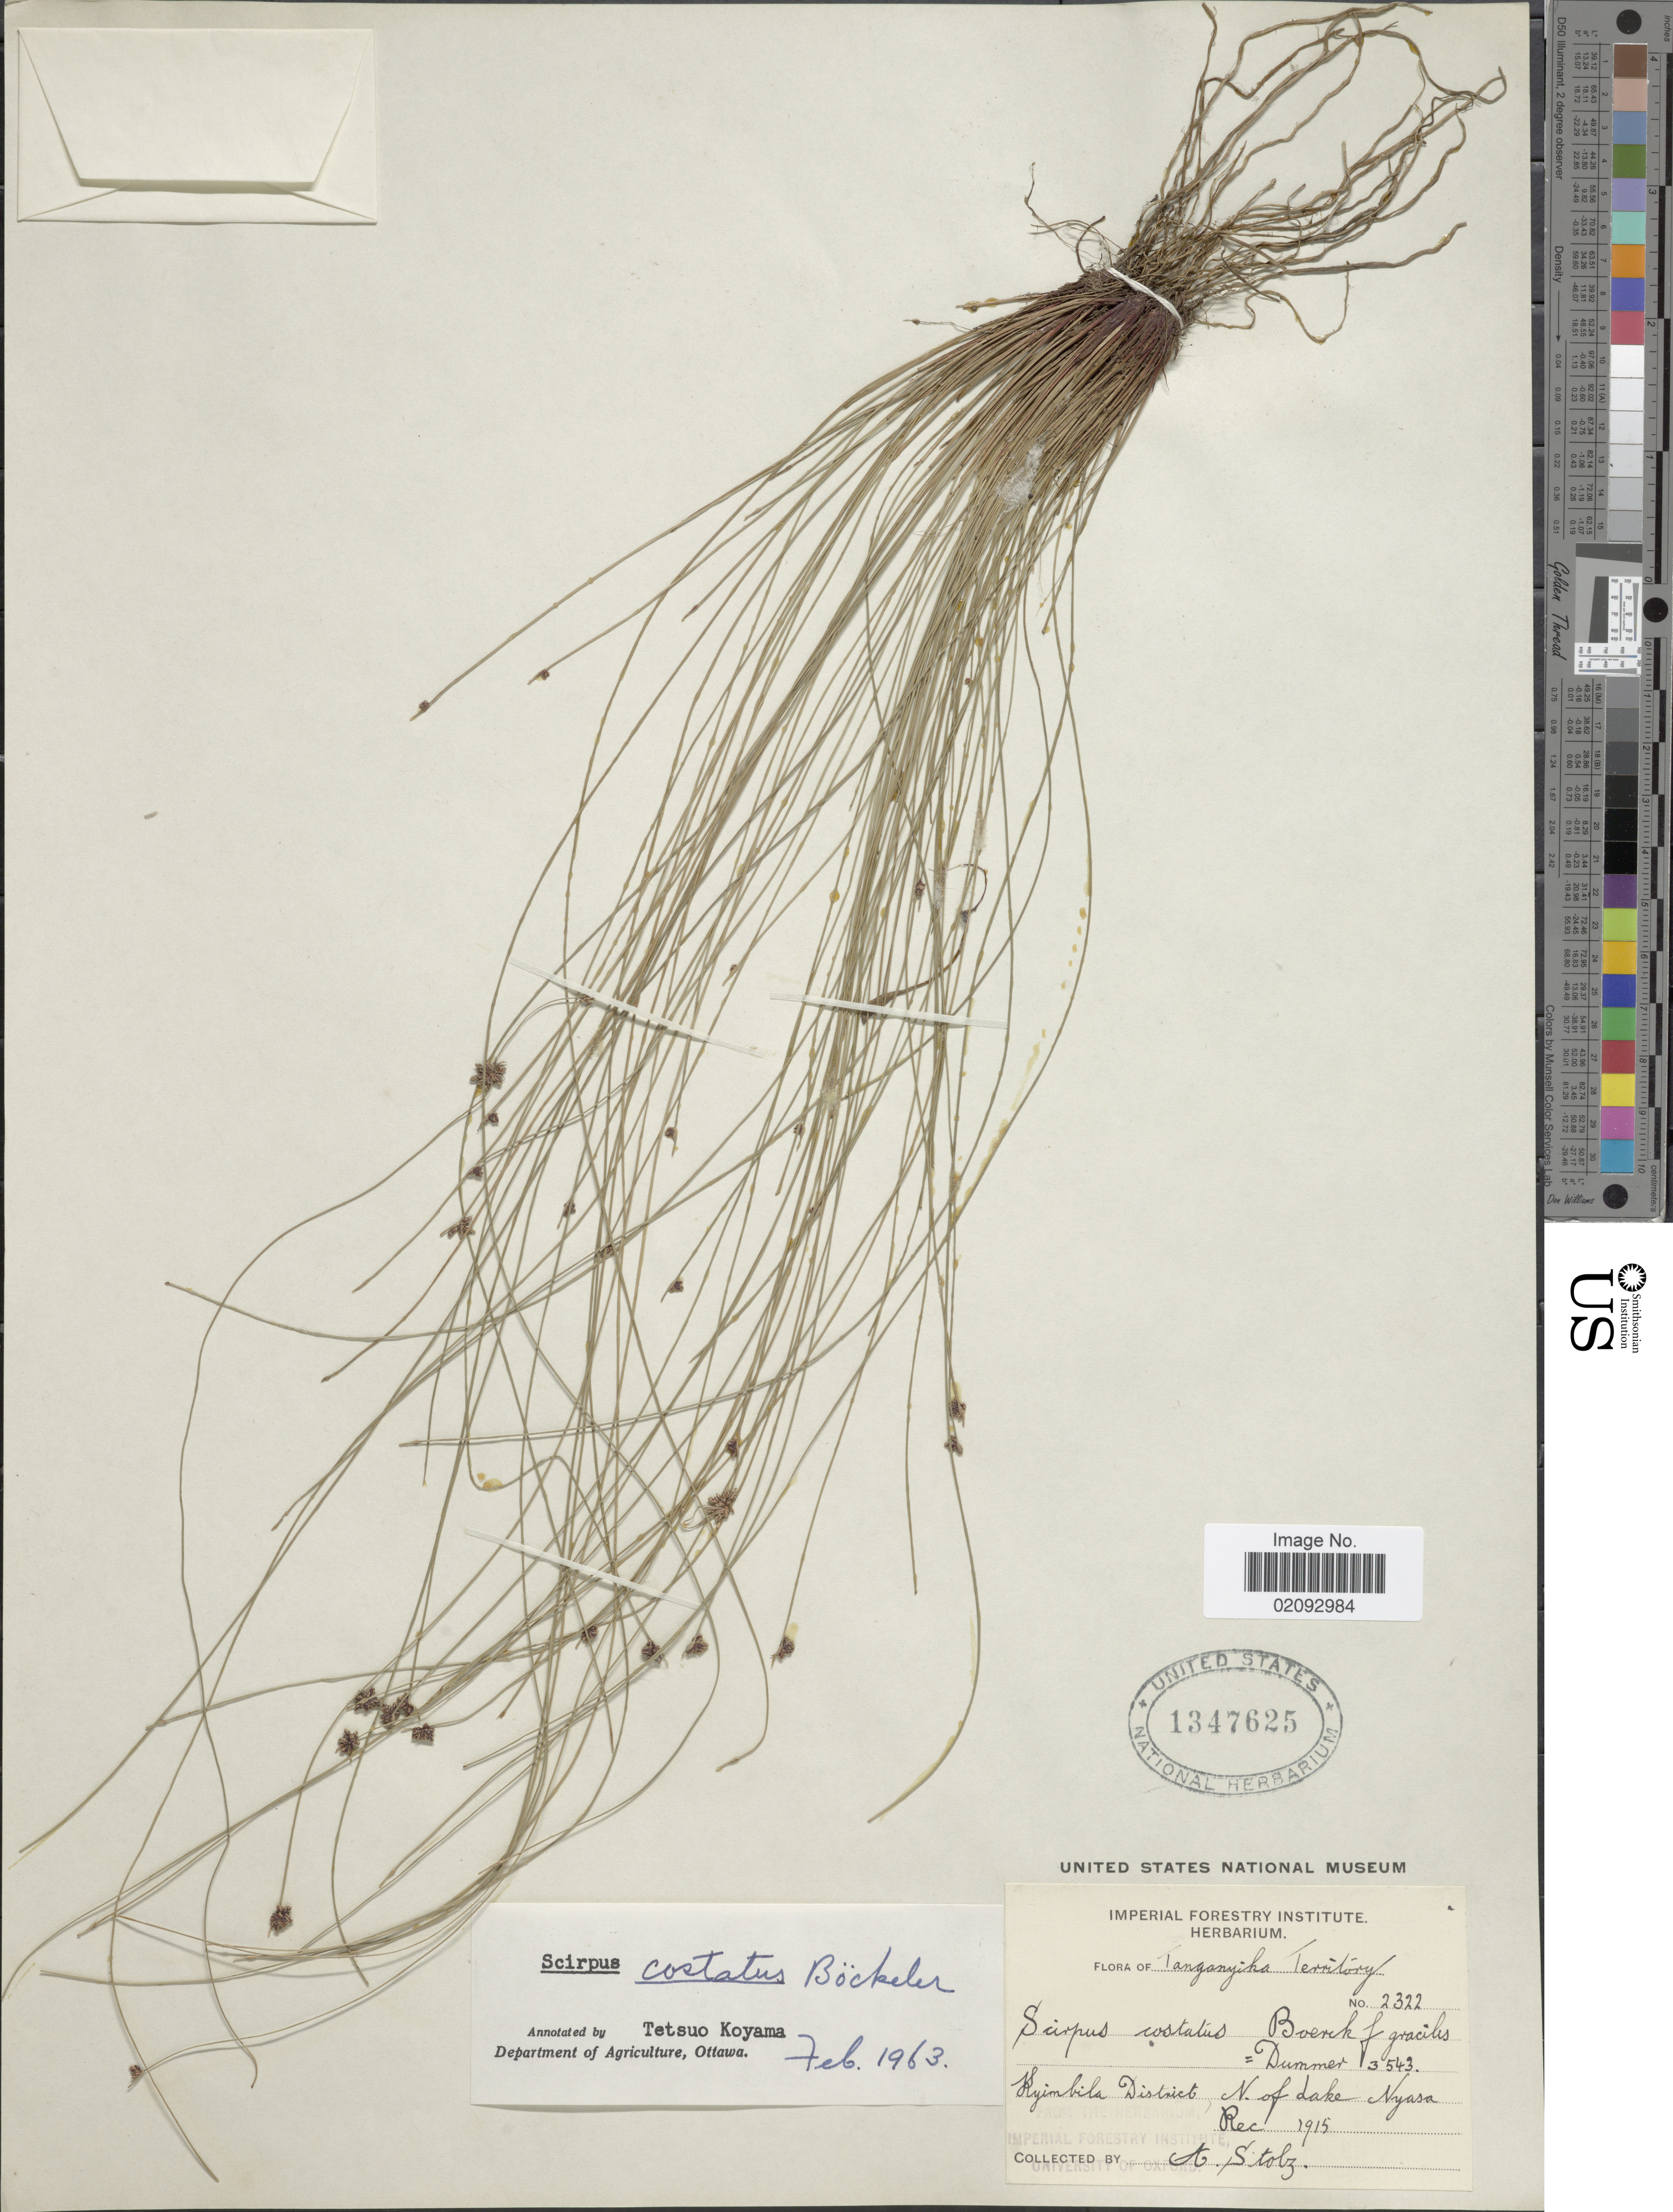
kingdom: Plantae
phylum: Tracheophyta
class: Liliopsida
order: Poales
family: Cyperaceae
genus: Isolepis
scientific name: Isolepis costata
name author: Hochst. ex A. Rich.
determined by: Strong, Mark T., (BOT), Smithsonian Institution - National Museum of Natural History (UNITED STATES)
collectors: A. Stolz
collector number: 2322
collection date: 1915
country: Tanzania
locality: Tanganyika Territory, Kyimbila District, N of Lake Nyasa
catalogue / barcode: US 1347625